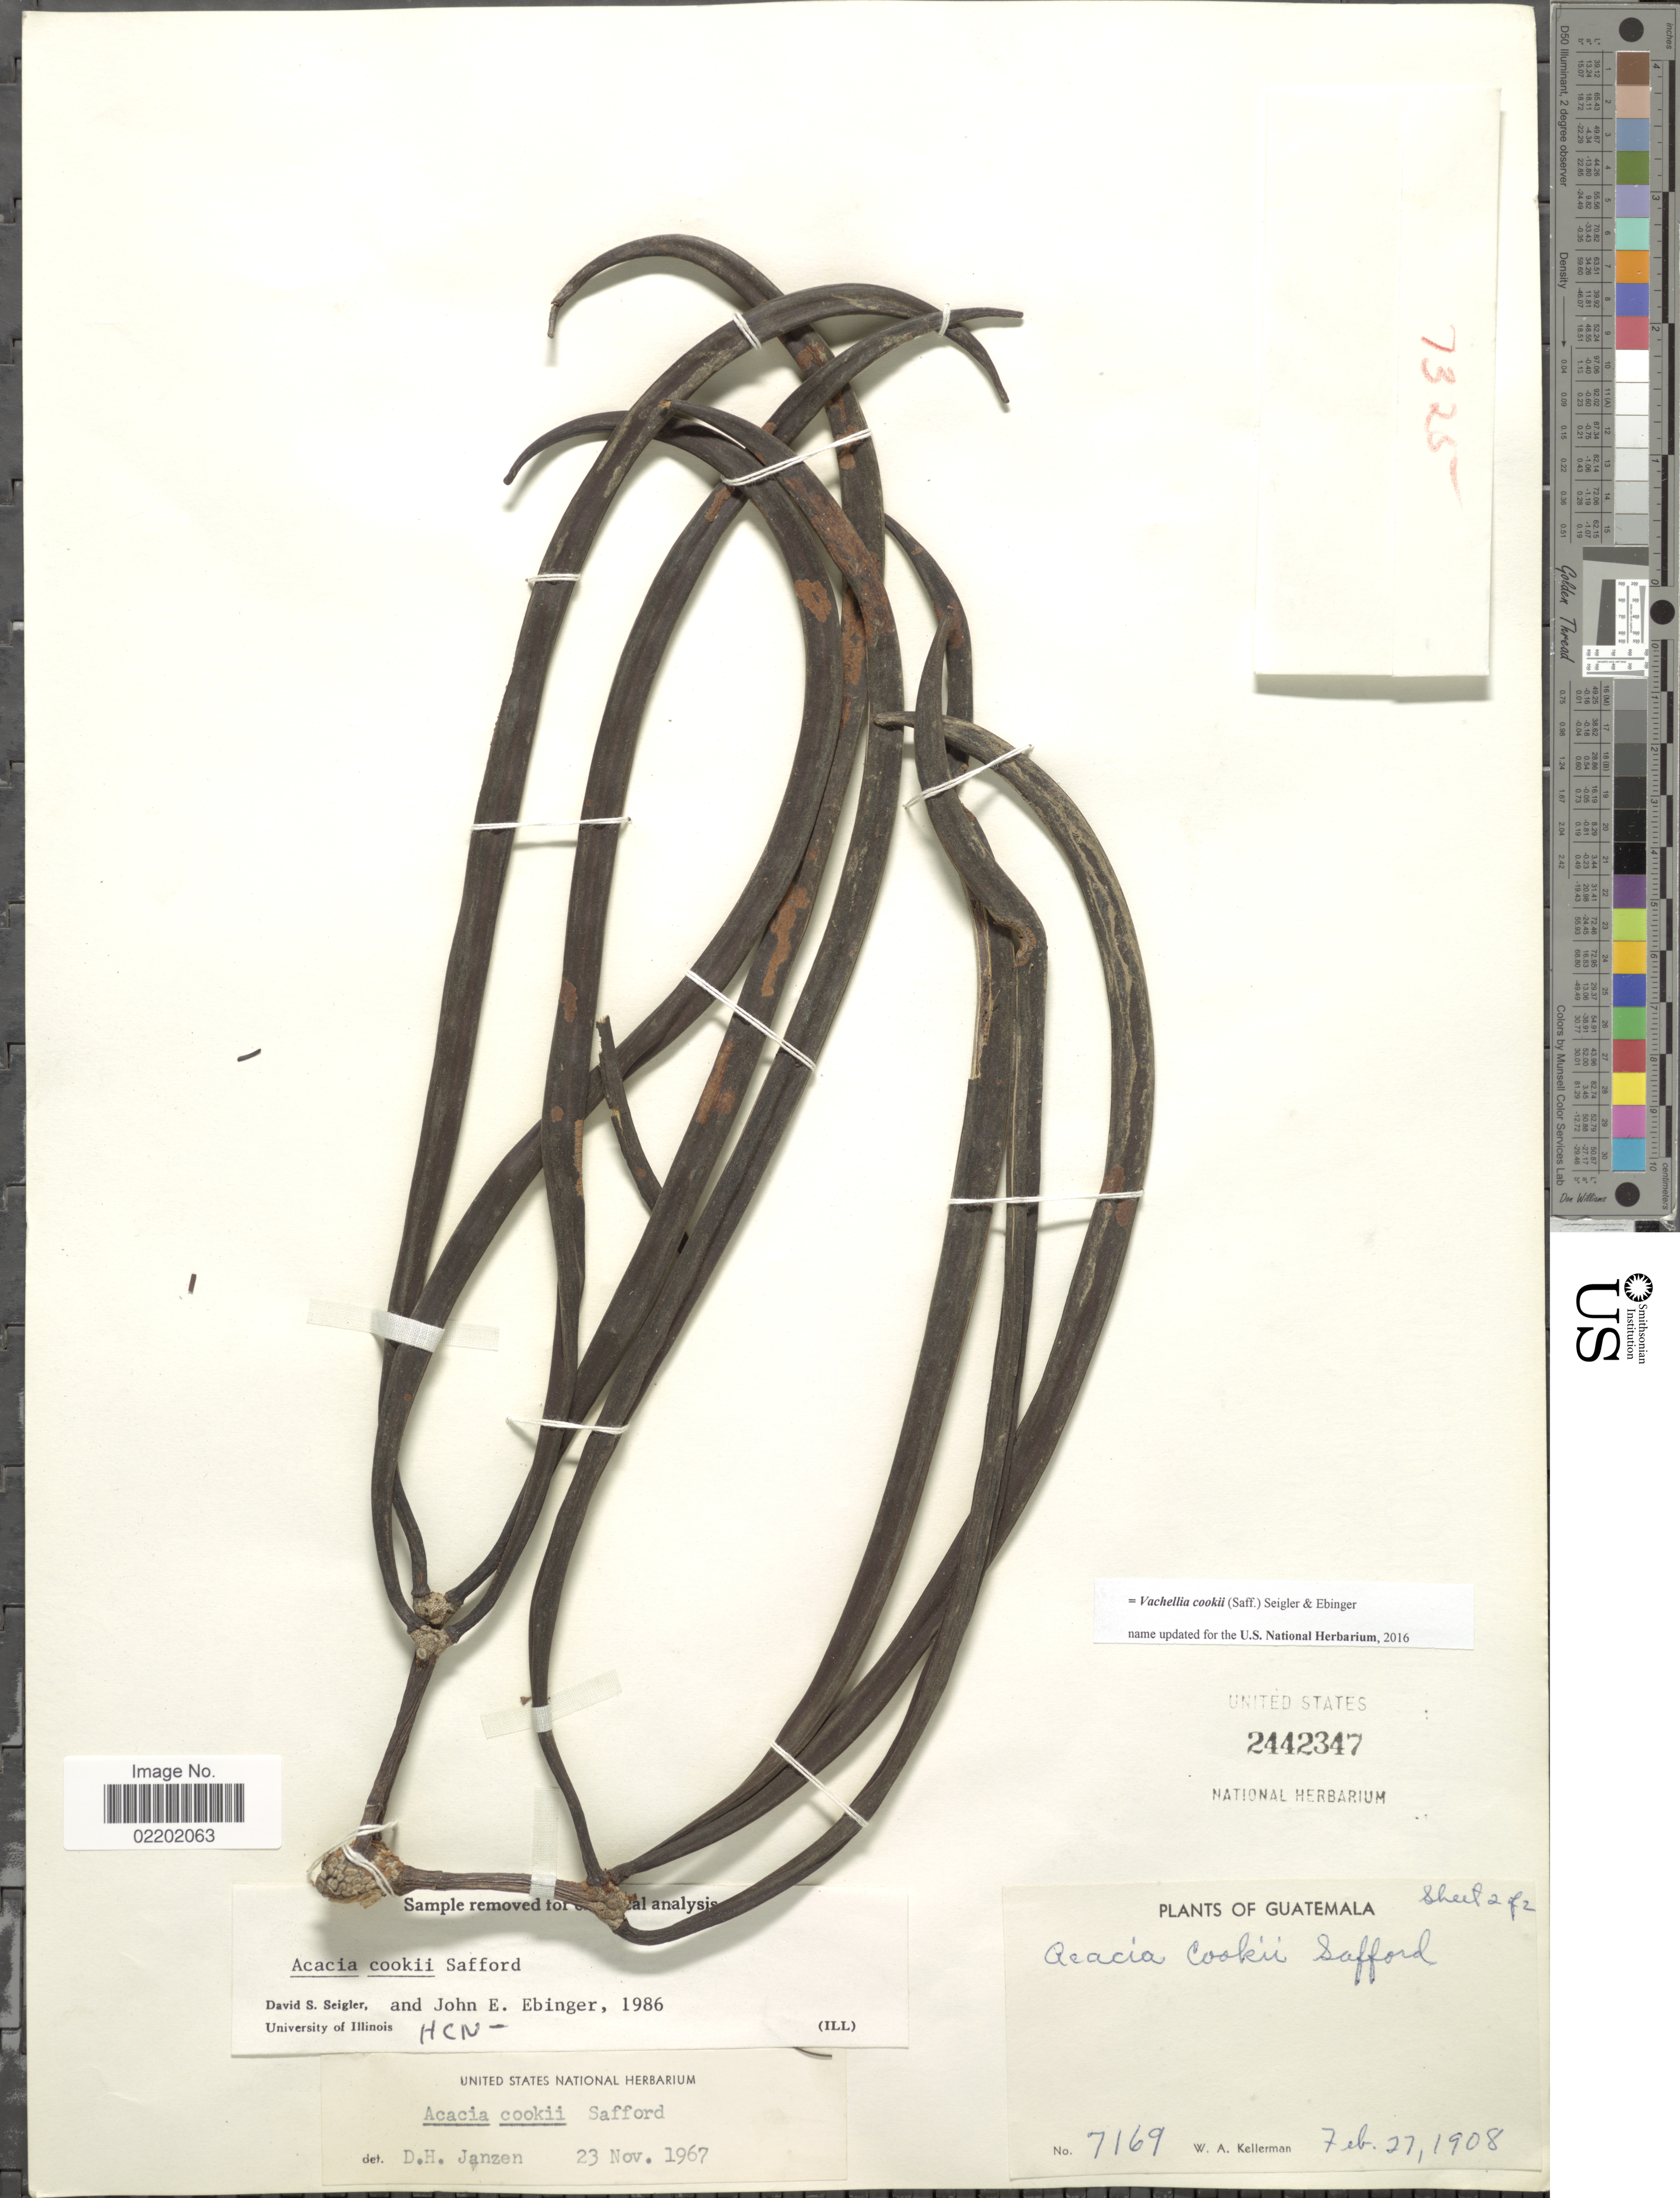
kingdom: Plantae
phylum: Tracheophyta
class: Magnoliopsida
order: Fabales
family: Fabaceae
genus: Vachellia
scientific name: Vachellia cookii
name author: (Saff.) Seigler & Ebinger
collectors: W. Kellerman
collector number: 7169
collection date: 1908-02-27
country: Guatemala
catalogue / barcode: US 2442347